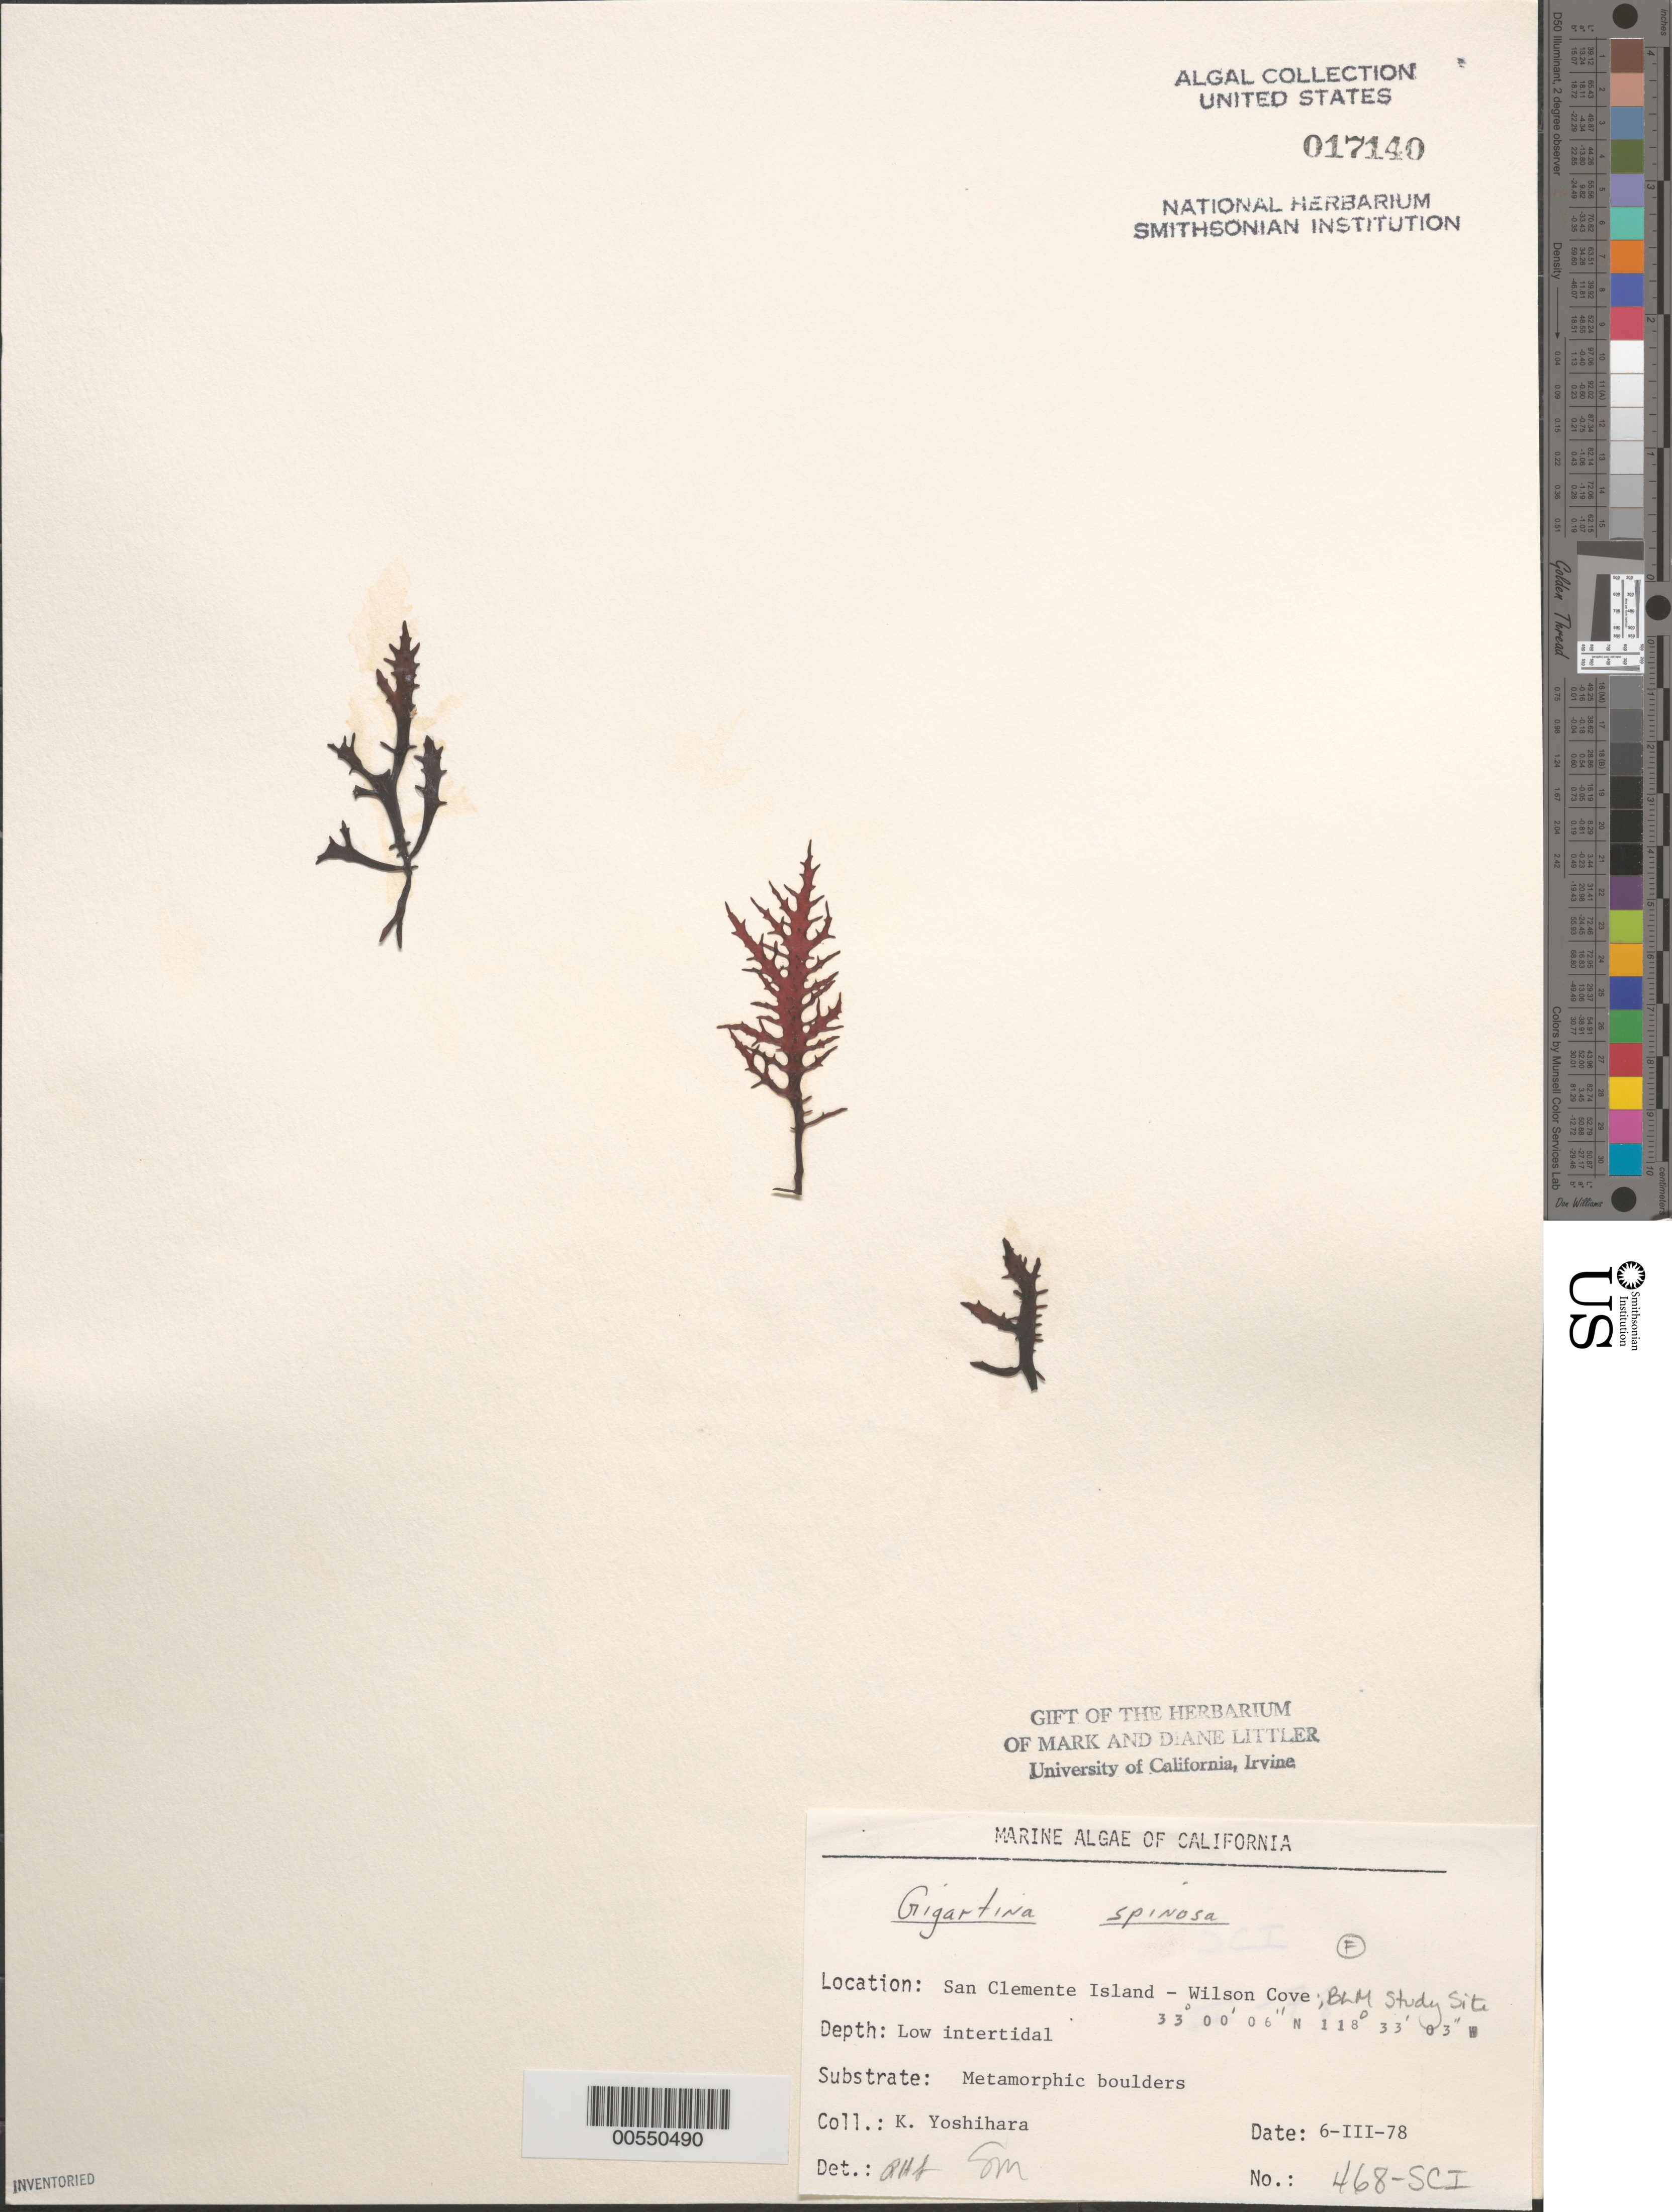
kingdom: Plantae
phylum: Rhodophyta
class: Florideophyceae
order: Gigartinales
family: Gigartinaceae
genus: Chondracanthus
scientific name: Chondracanthus spinosus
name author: (Kütz.) Guiry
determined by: Algae name updating Project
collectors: K. Yoshihara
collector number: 468-sci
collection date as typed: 06 Mar 1978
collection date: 1978-03-06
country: United States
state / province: California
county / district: Los Angeles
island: San Clemente Island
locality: Wilson Cove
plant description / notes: BLM-SOCALBIGHT Rocky Intertidal Survey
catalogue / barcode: US 17140